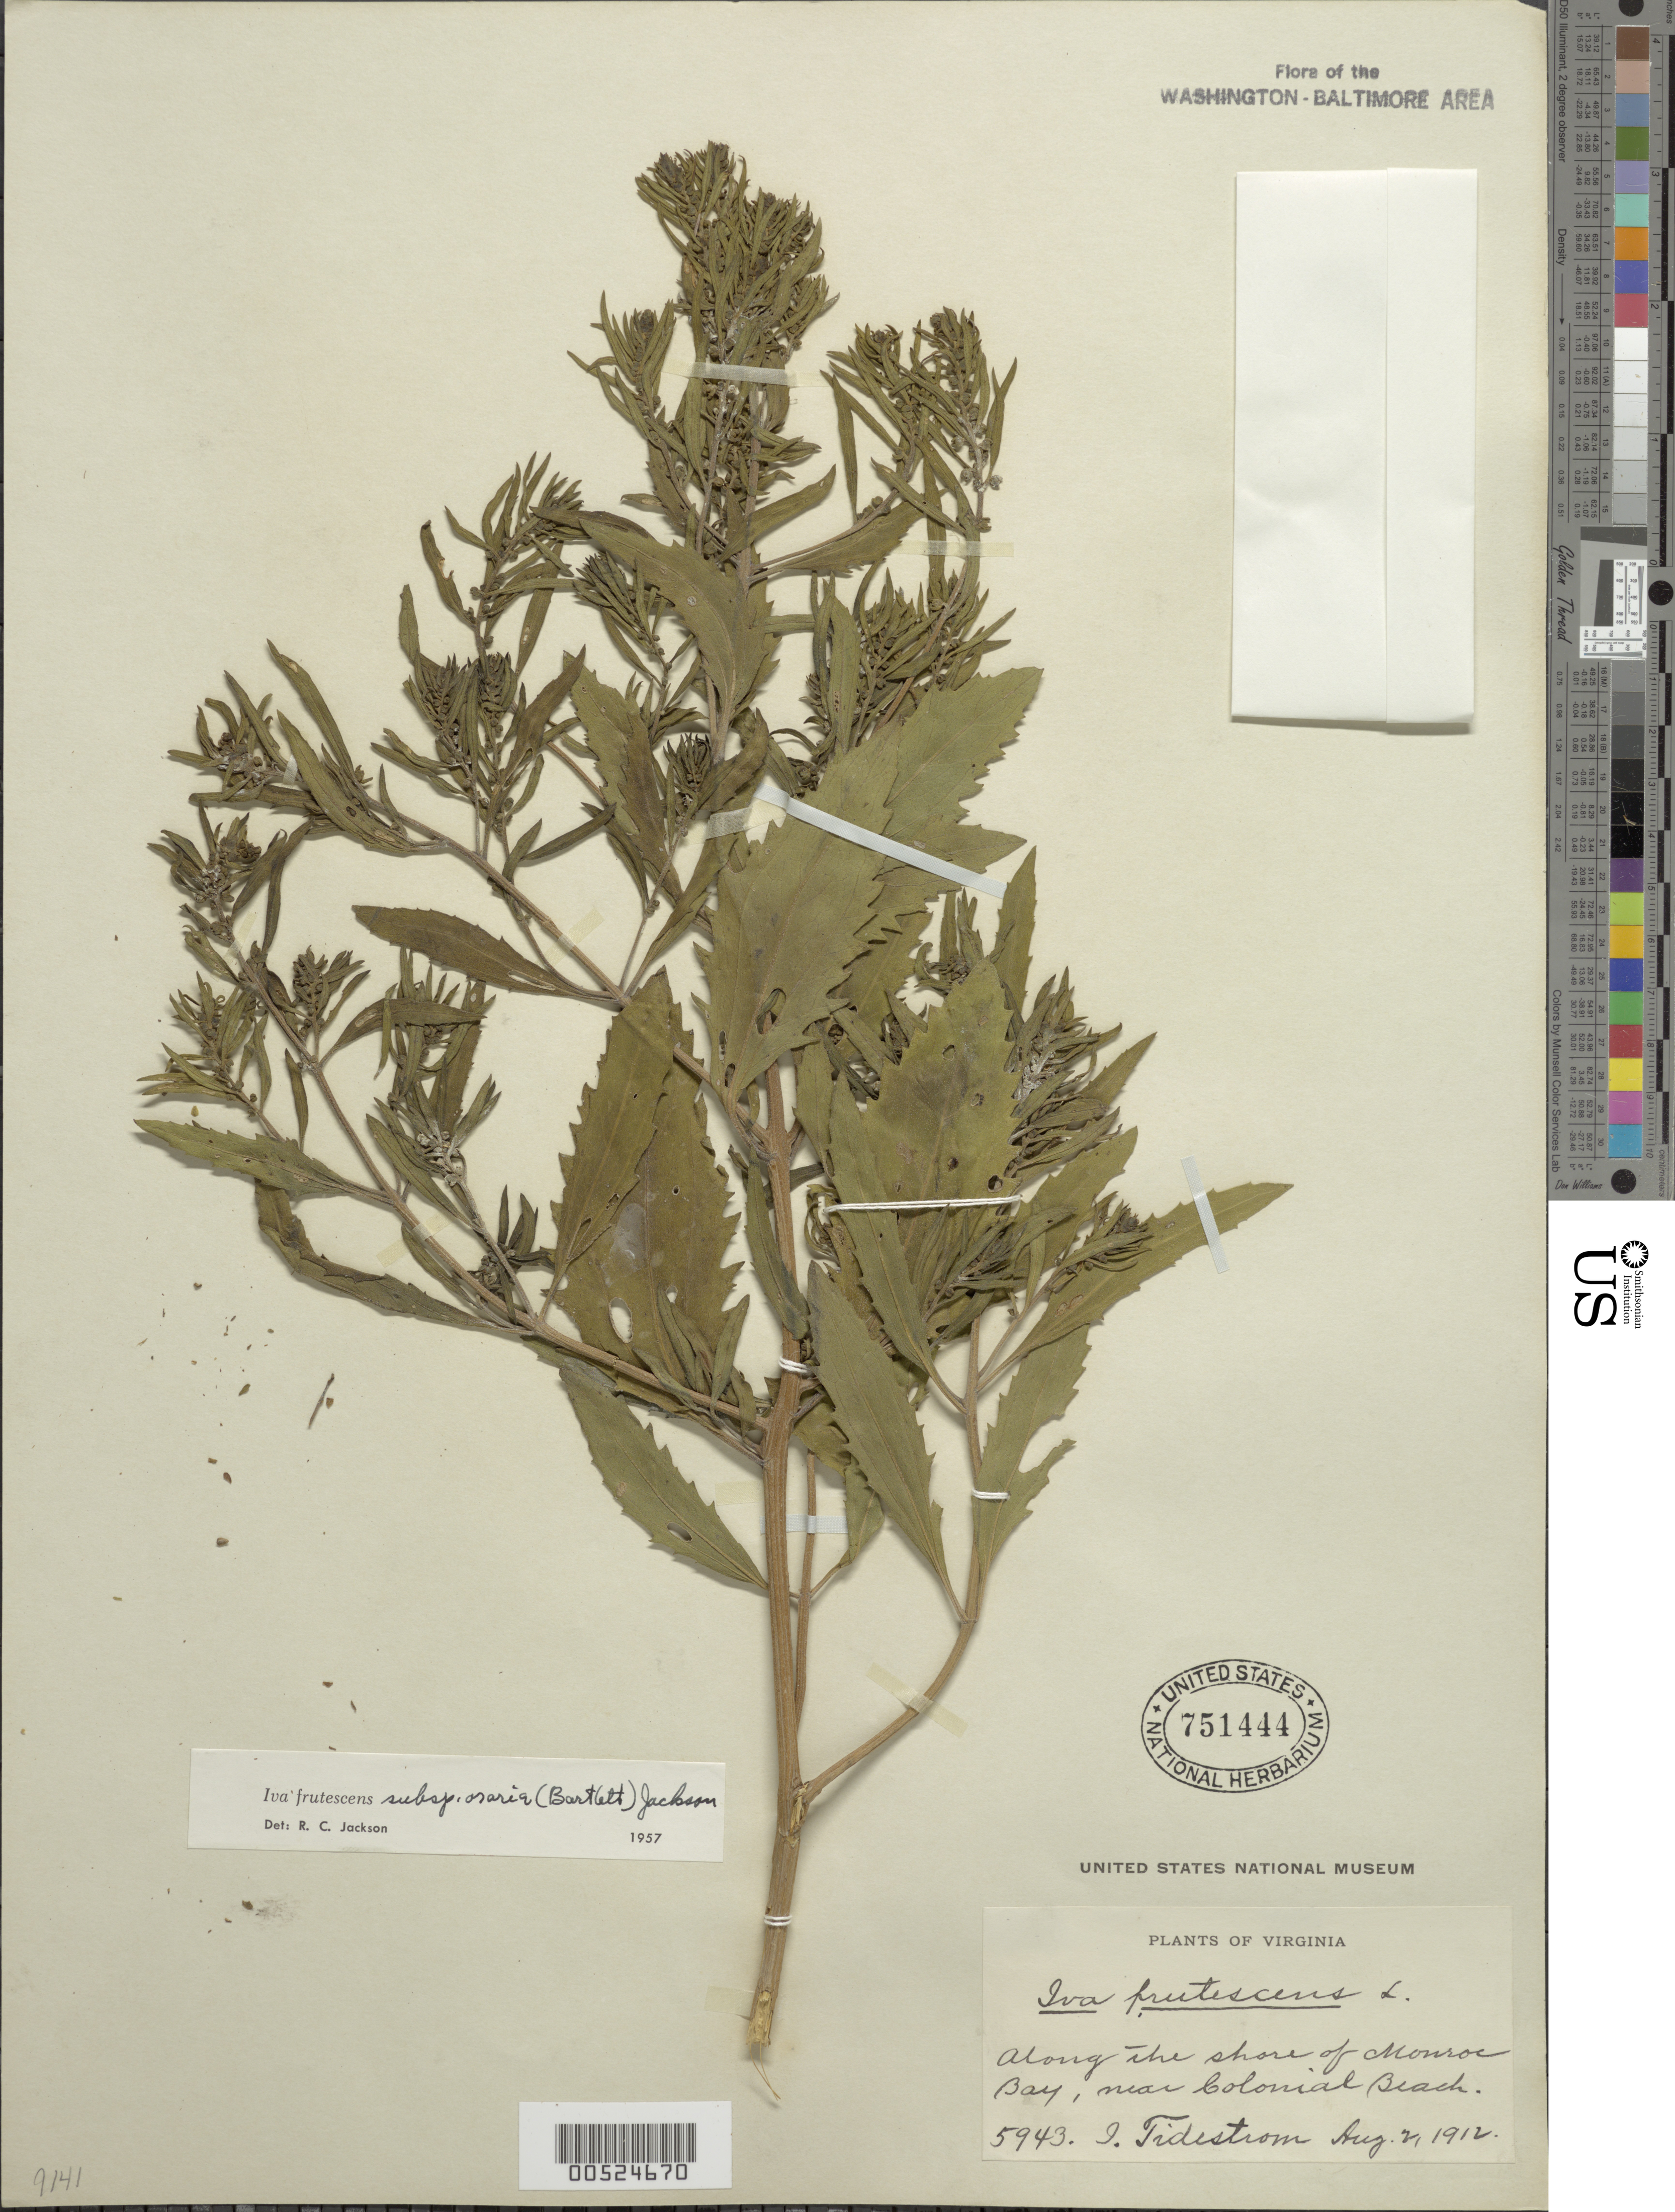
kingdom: Plantae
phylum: Tracheophyta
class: Magnoliopsida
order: Asterales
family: Asteraceae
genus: Iva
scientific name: Iva frutescens subsp. oraria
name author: (Bartlett) R.C. Jacks.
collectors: I. F. Tidestrom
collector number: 5943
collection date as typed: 02 Aug 1912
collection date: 1912-08-02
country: United States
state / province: Virginia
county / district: Westmoreland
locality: Colonial Beach, shore of Monroe Bay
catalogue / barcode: US 751444